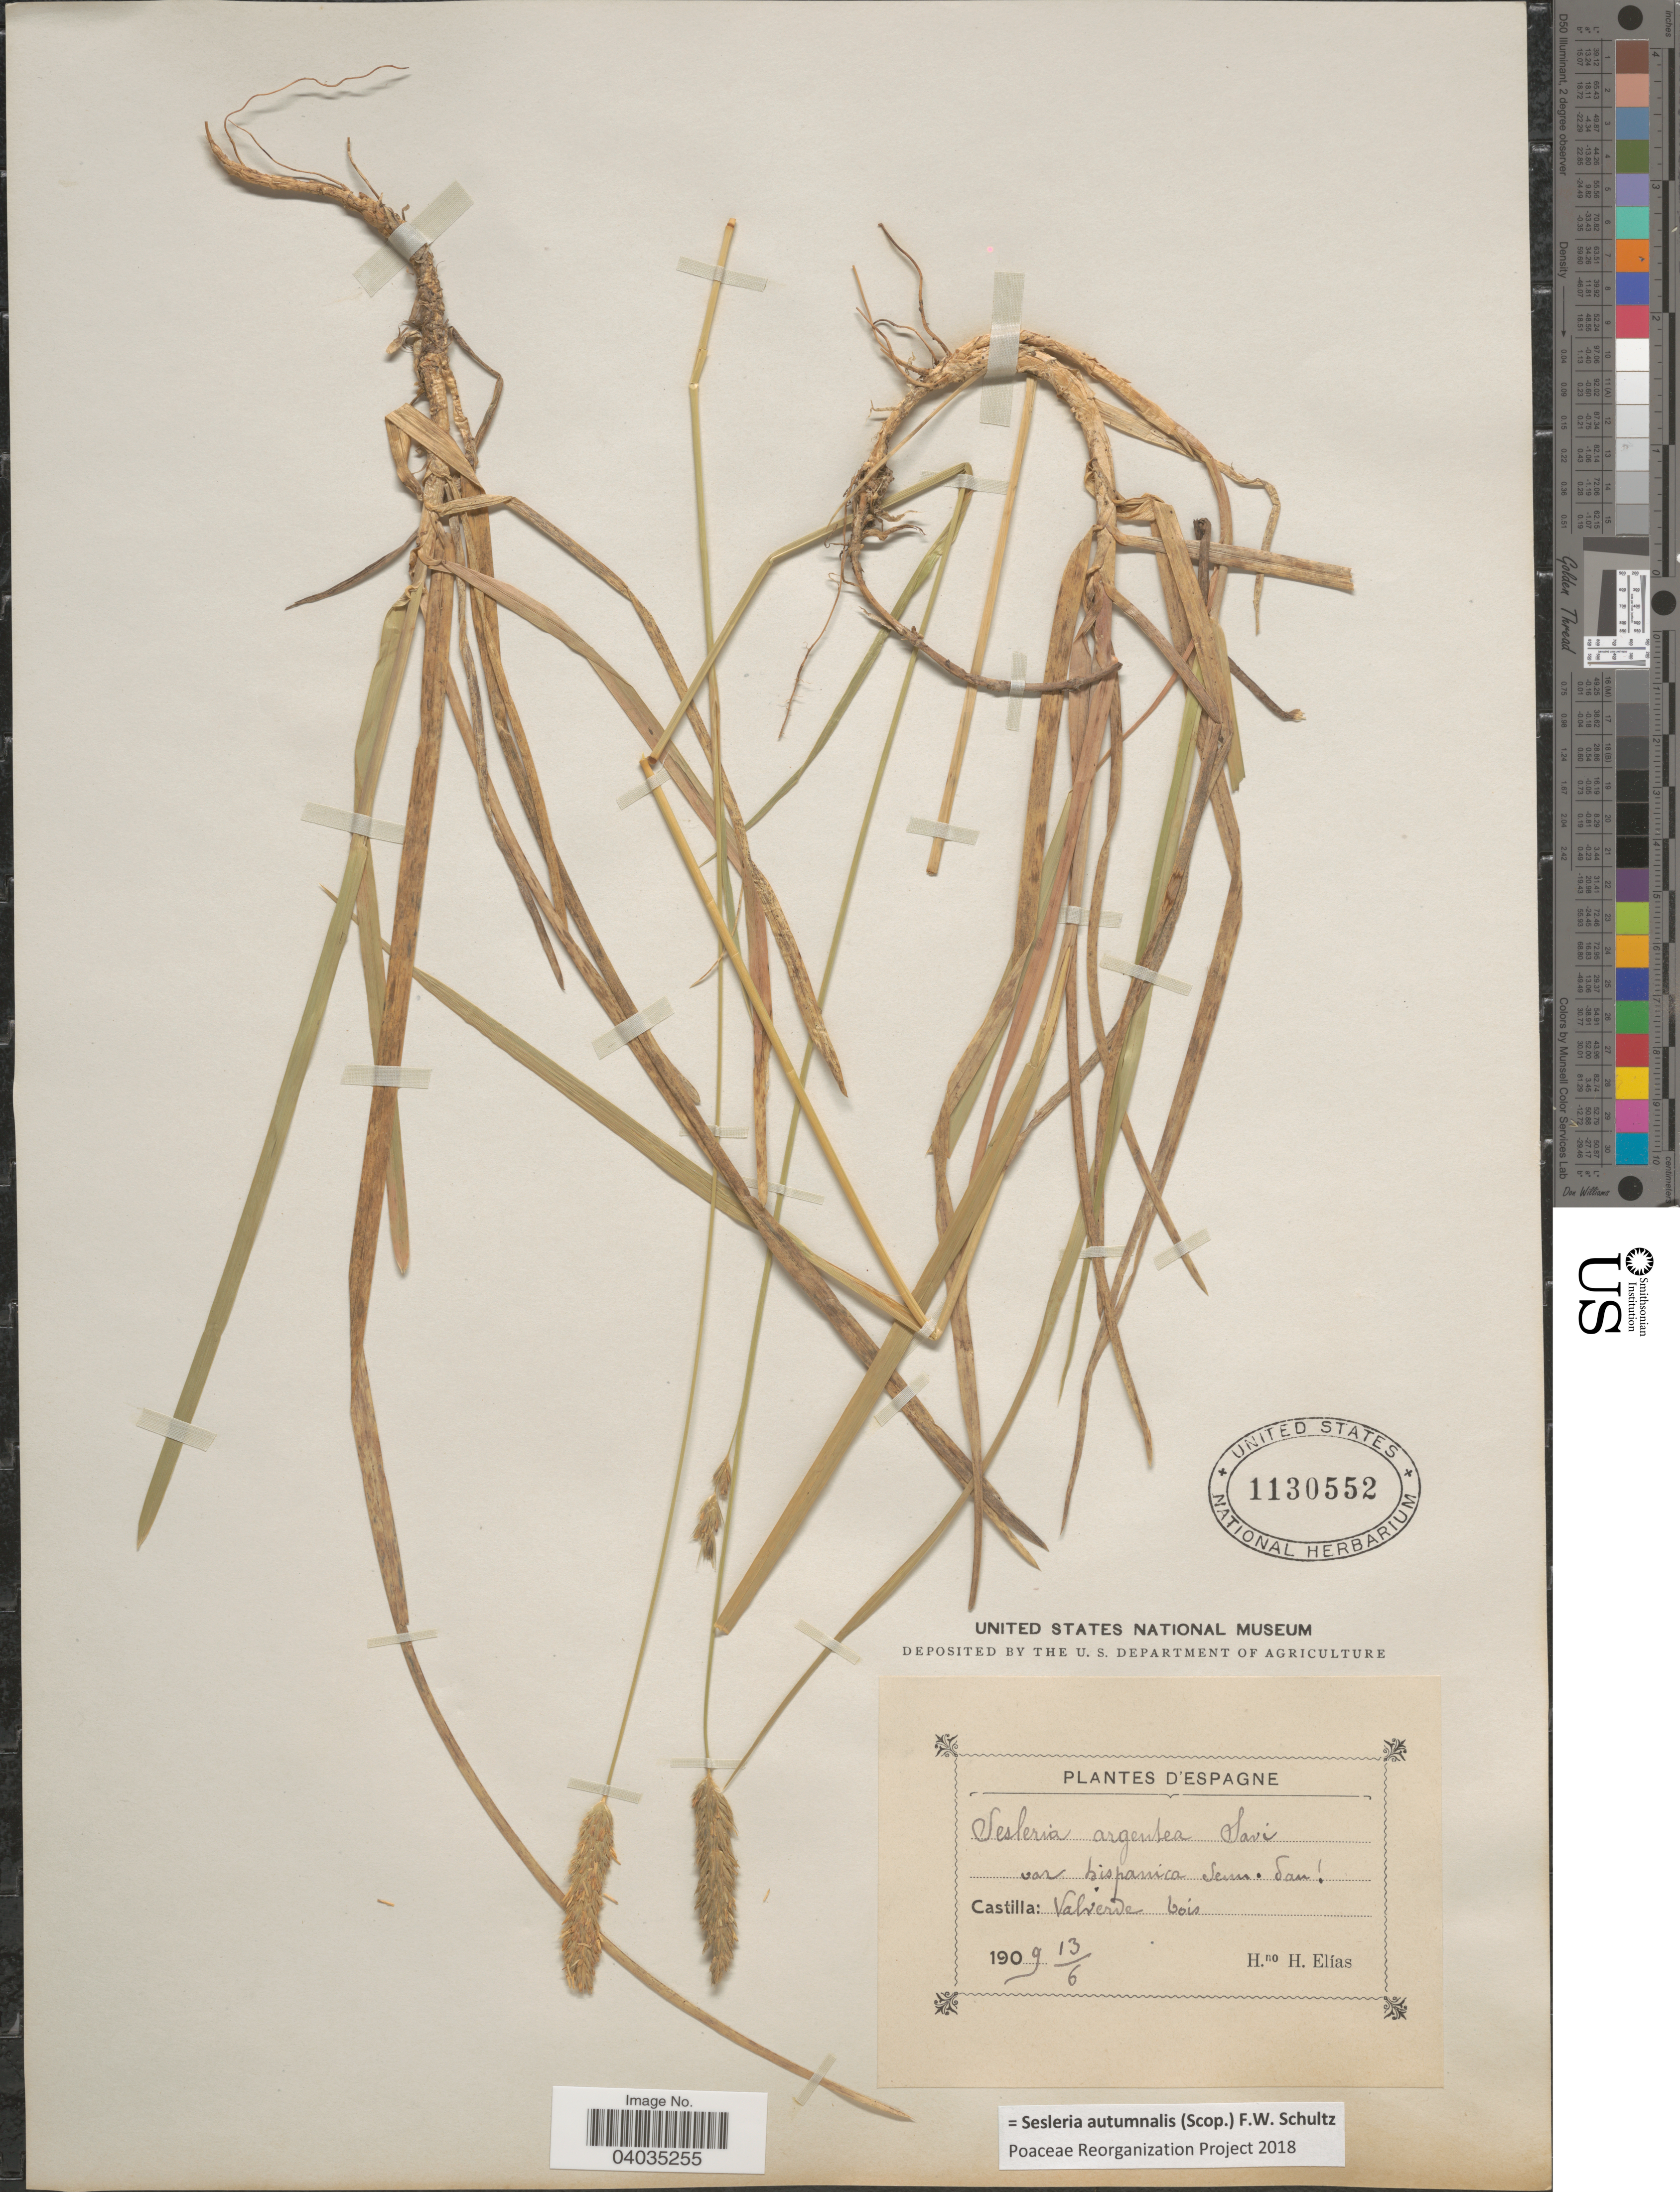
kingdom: Plantae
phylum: Tracheophyta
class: Liliopsida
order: Poales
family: Poaceae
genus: Sesleria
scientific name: Sesleria autumnalis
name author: (Scop.) F.W. Schultz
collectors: H. Elías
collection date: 1909-06-13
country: Spain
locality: D' Espagne. Castilla: Valverde bois.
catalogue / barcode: US 1130552